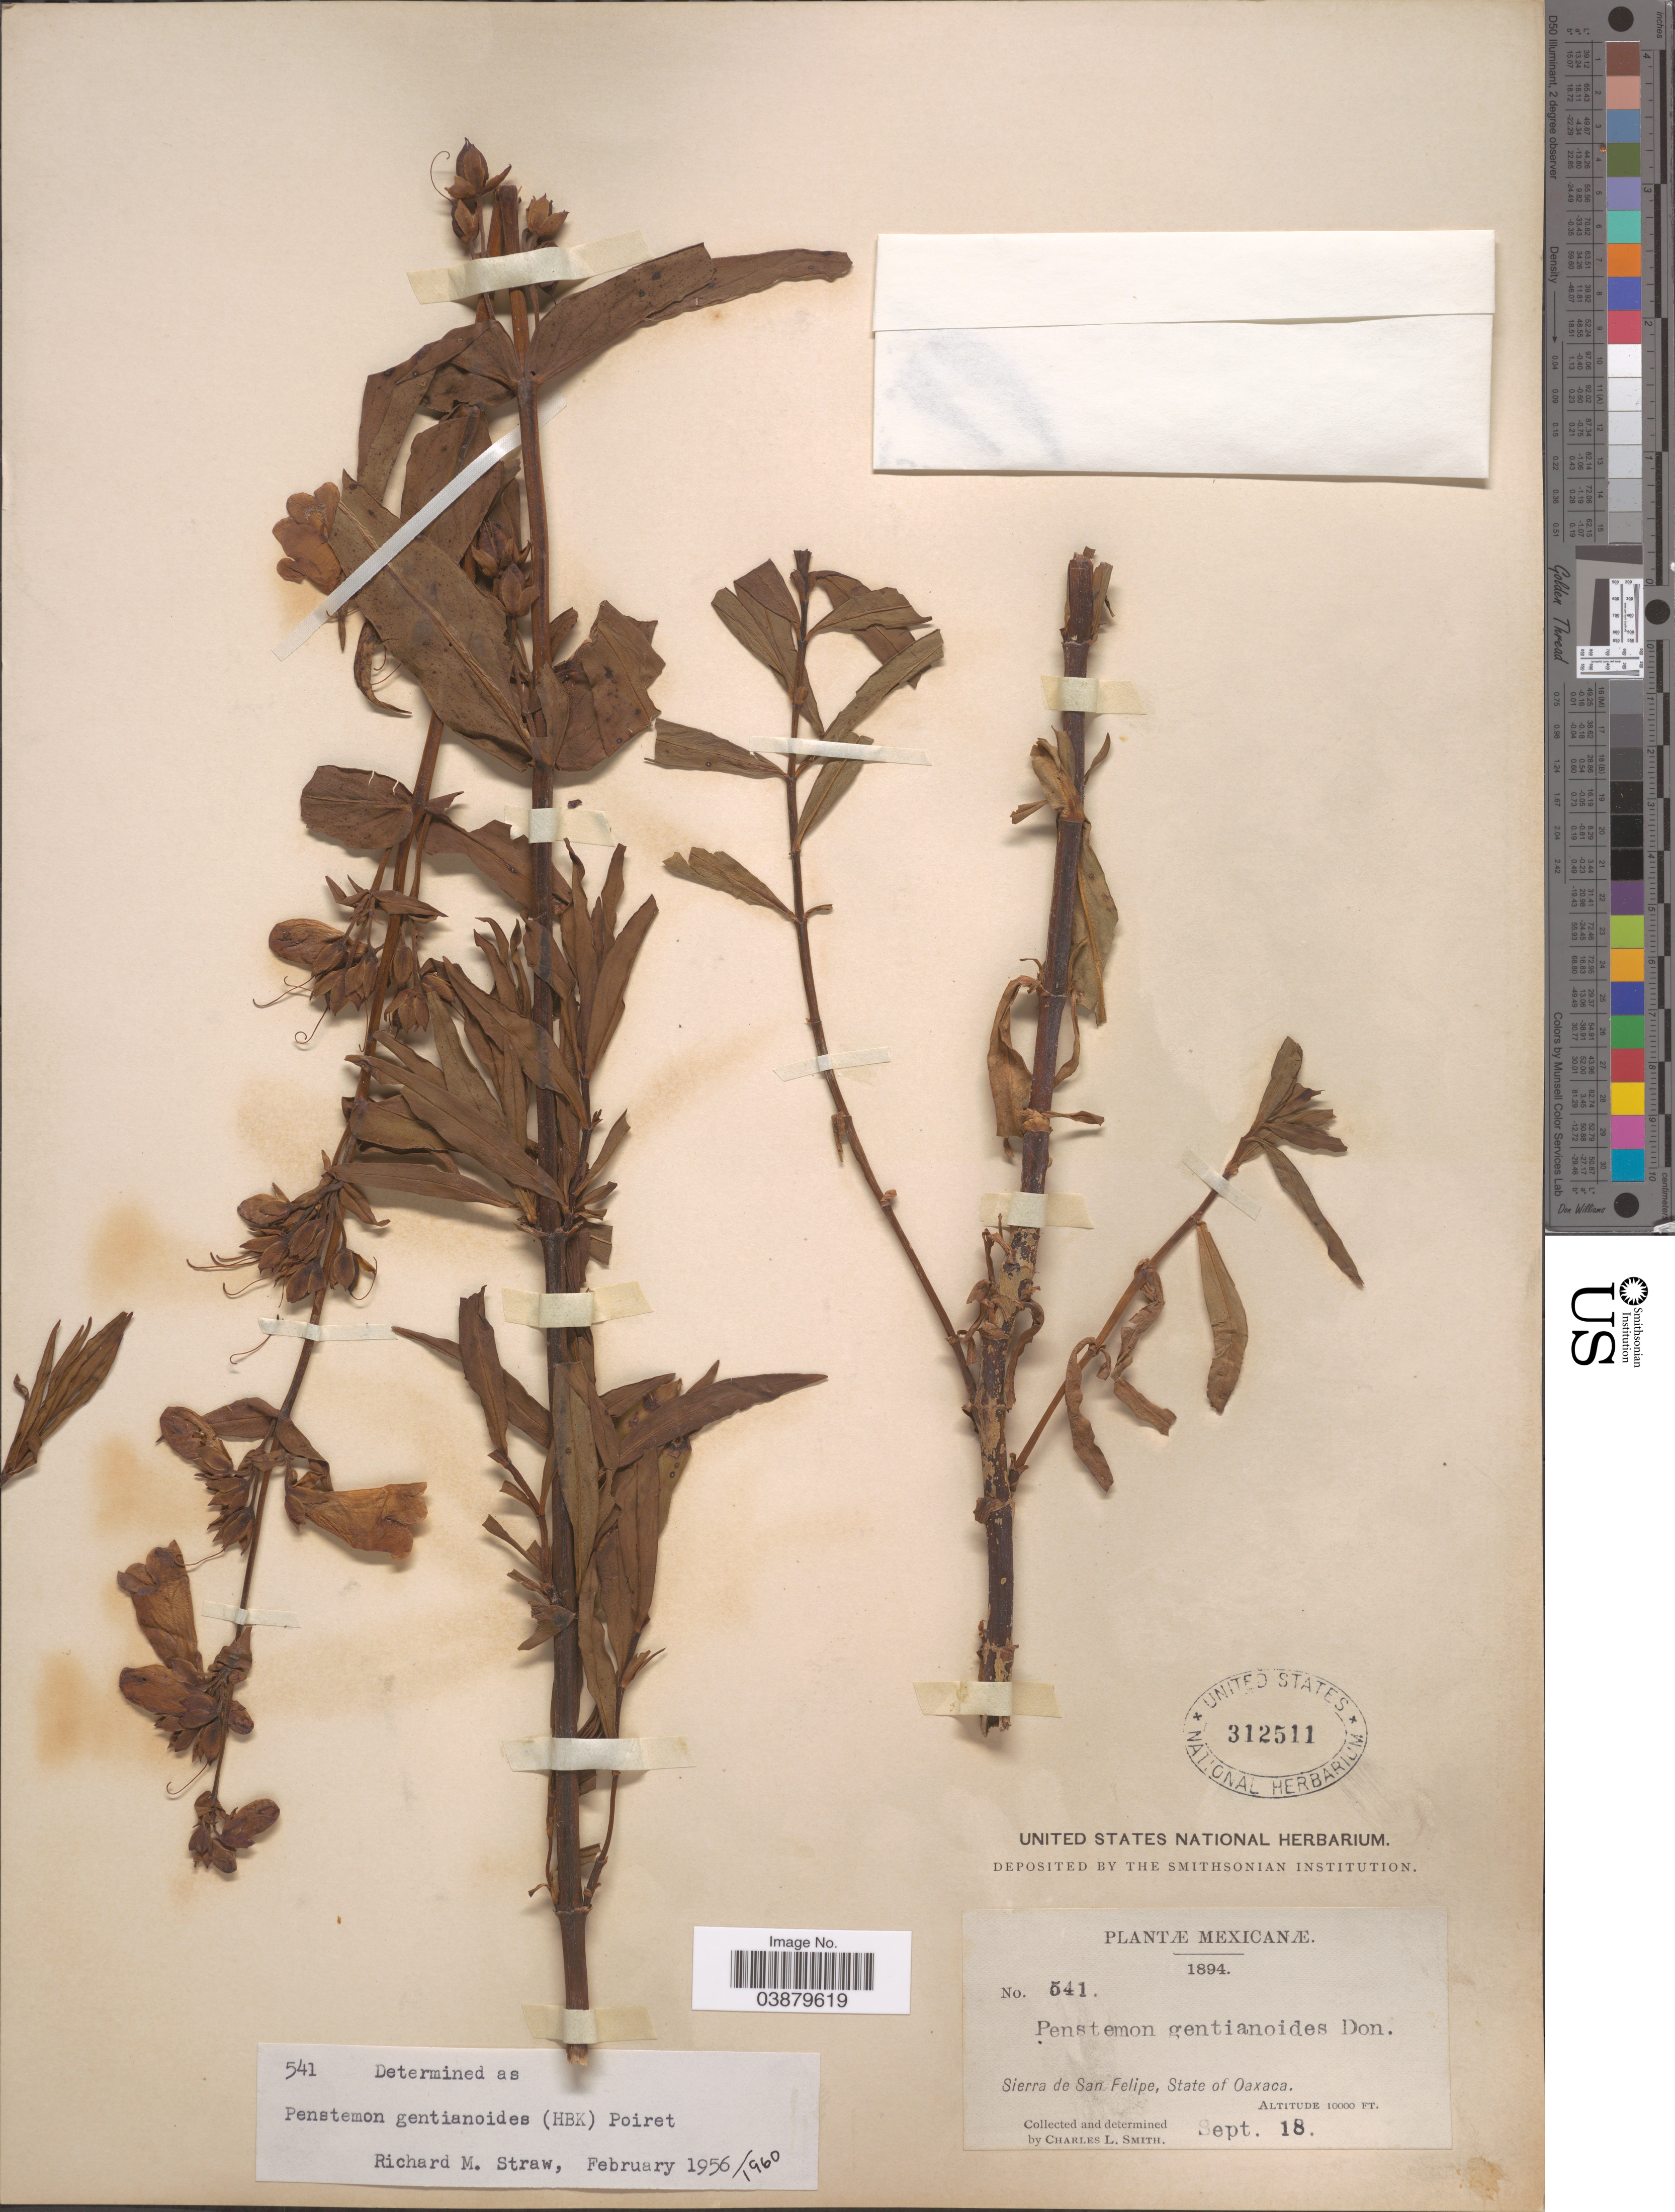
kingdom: Plantae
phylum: Tracheophyta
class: Magnoliopsida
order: Lamiales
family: Plantaginaceae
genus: Penstemon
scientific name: Penstemon gentianoides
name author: (Kunth) Poir.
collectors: C. L. Smith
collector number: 541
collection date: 1894-09-18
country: Mexico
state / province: Oaxaca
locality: Sierra de San Felipe.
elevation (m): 3048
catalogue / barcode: US 312511